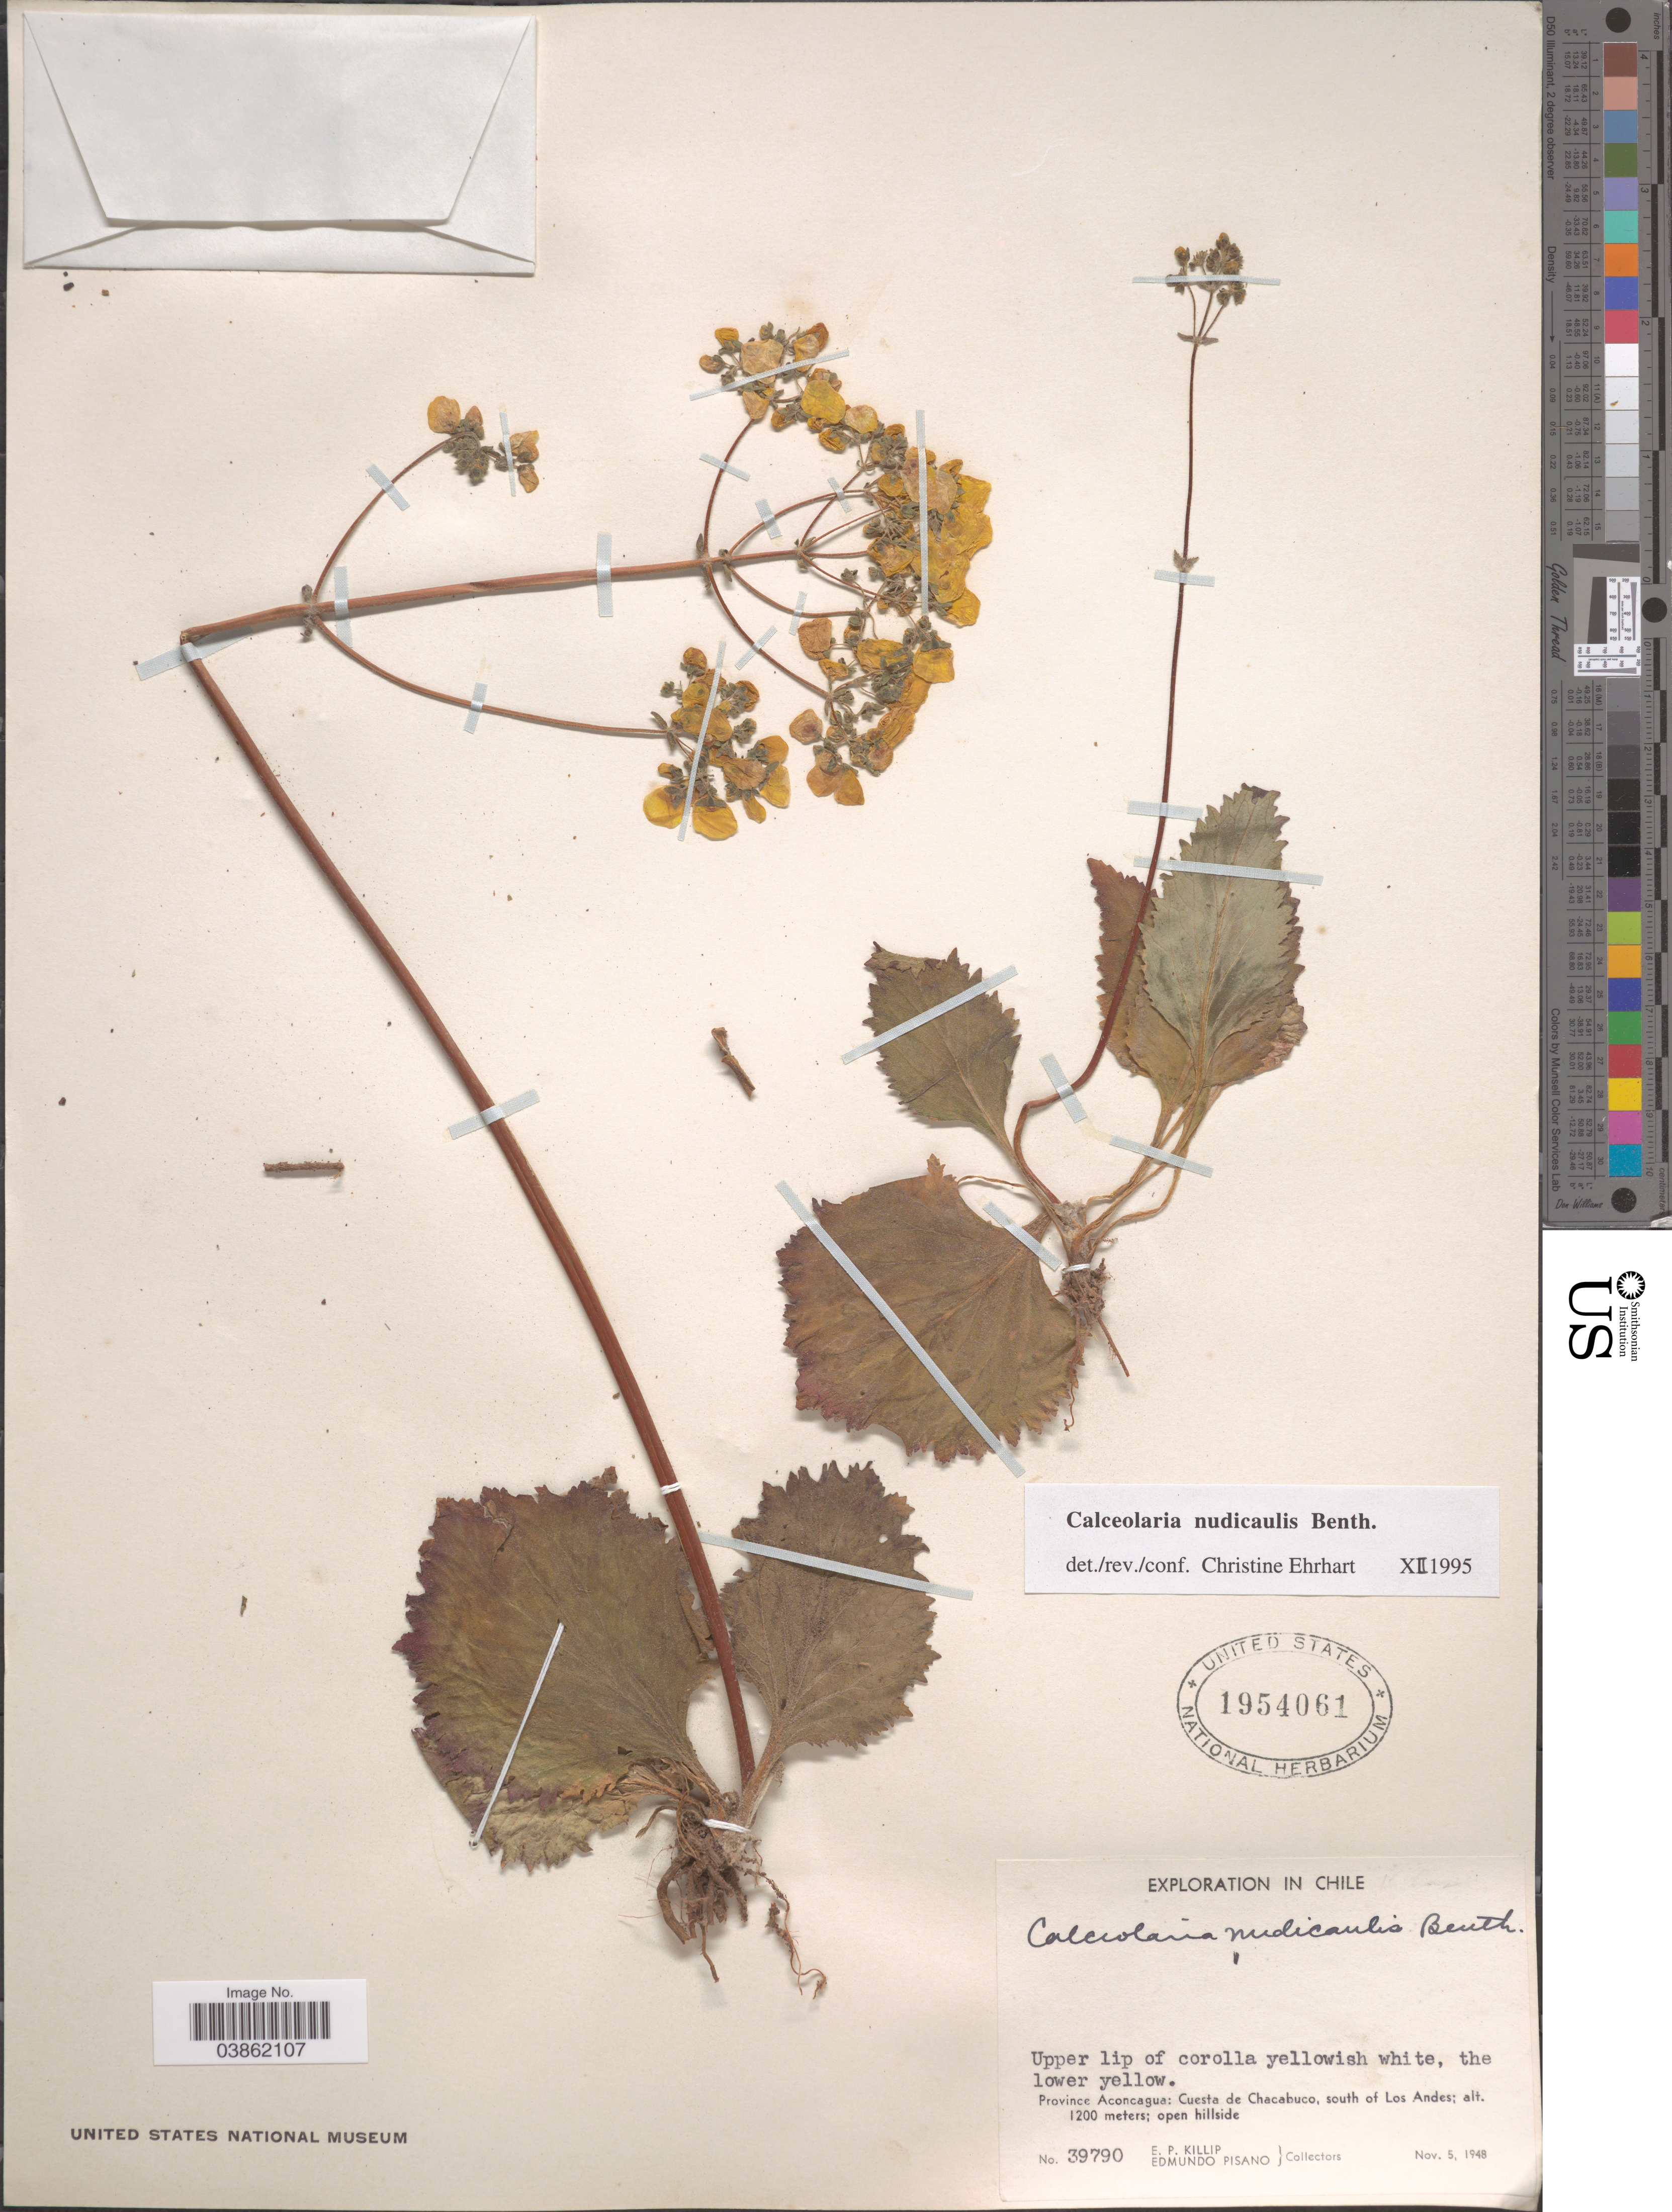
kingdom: Plantae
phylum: Tracheophyta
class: Magnoliopsida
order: Lamiales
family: Calceolariaceae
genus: Calceolaria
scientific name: Calceolaria nudicaulis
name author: Benth.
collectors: E. P. Killip & E. Pisano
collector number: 39790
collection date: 1948-11-05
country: Chile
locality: Province Aconcagua: Cuesta de Chacabuco, south of Los Andes.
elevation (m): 1200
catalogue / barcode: US 1954061